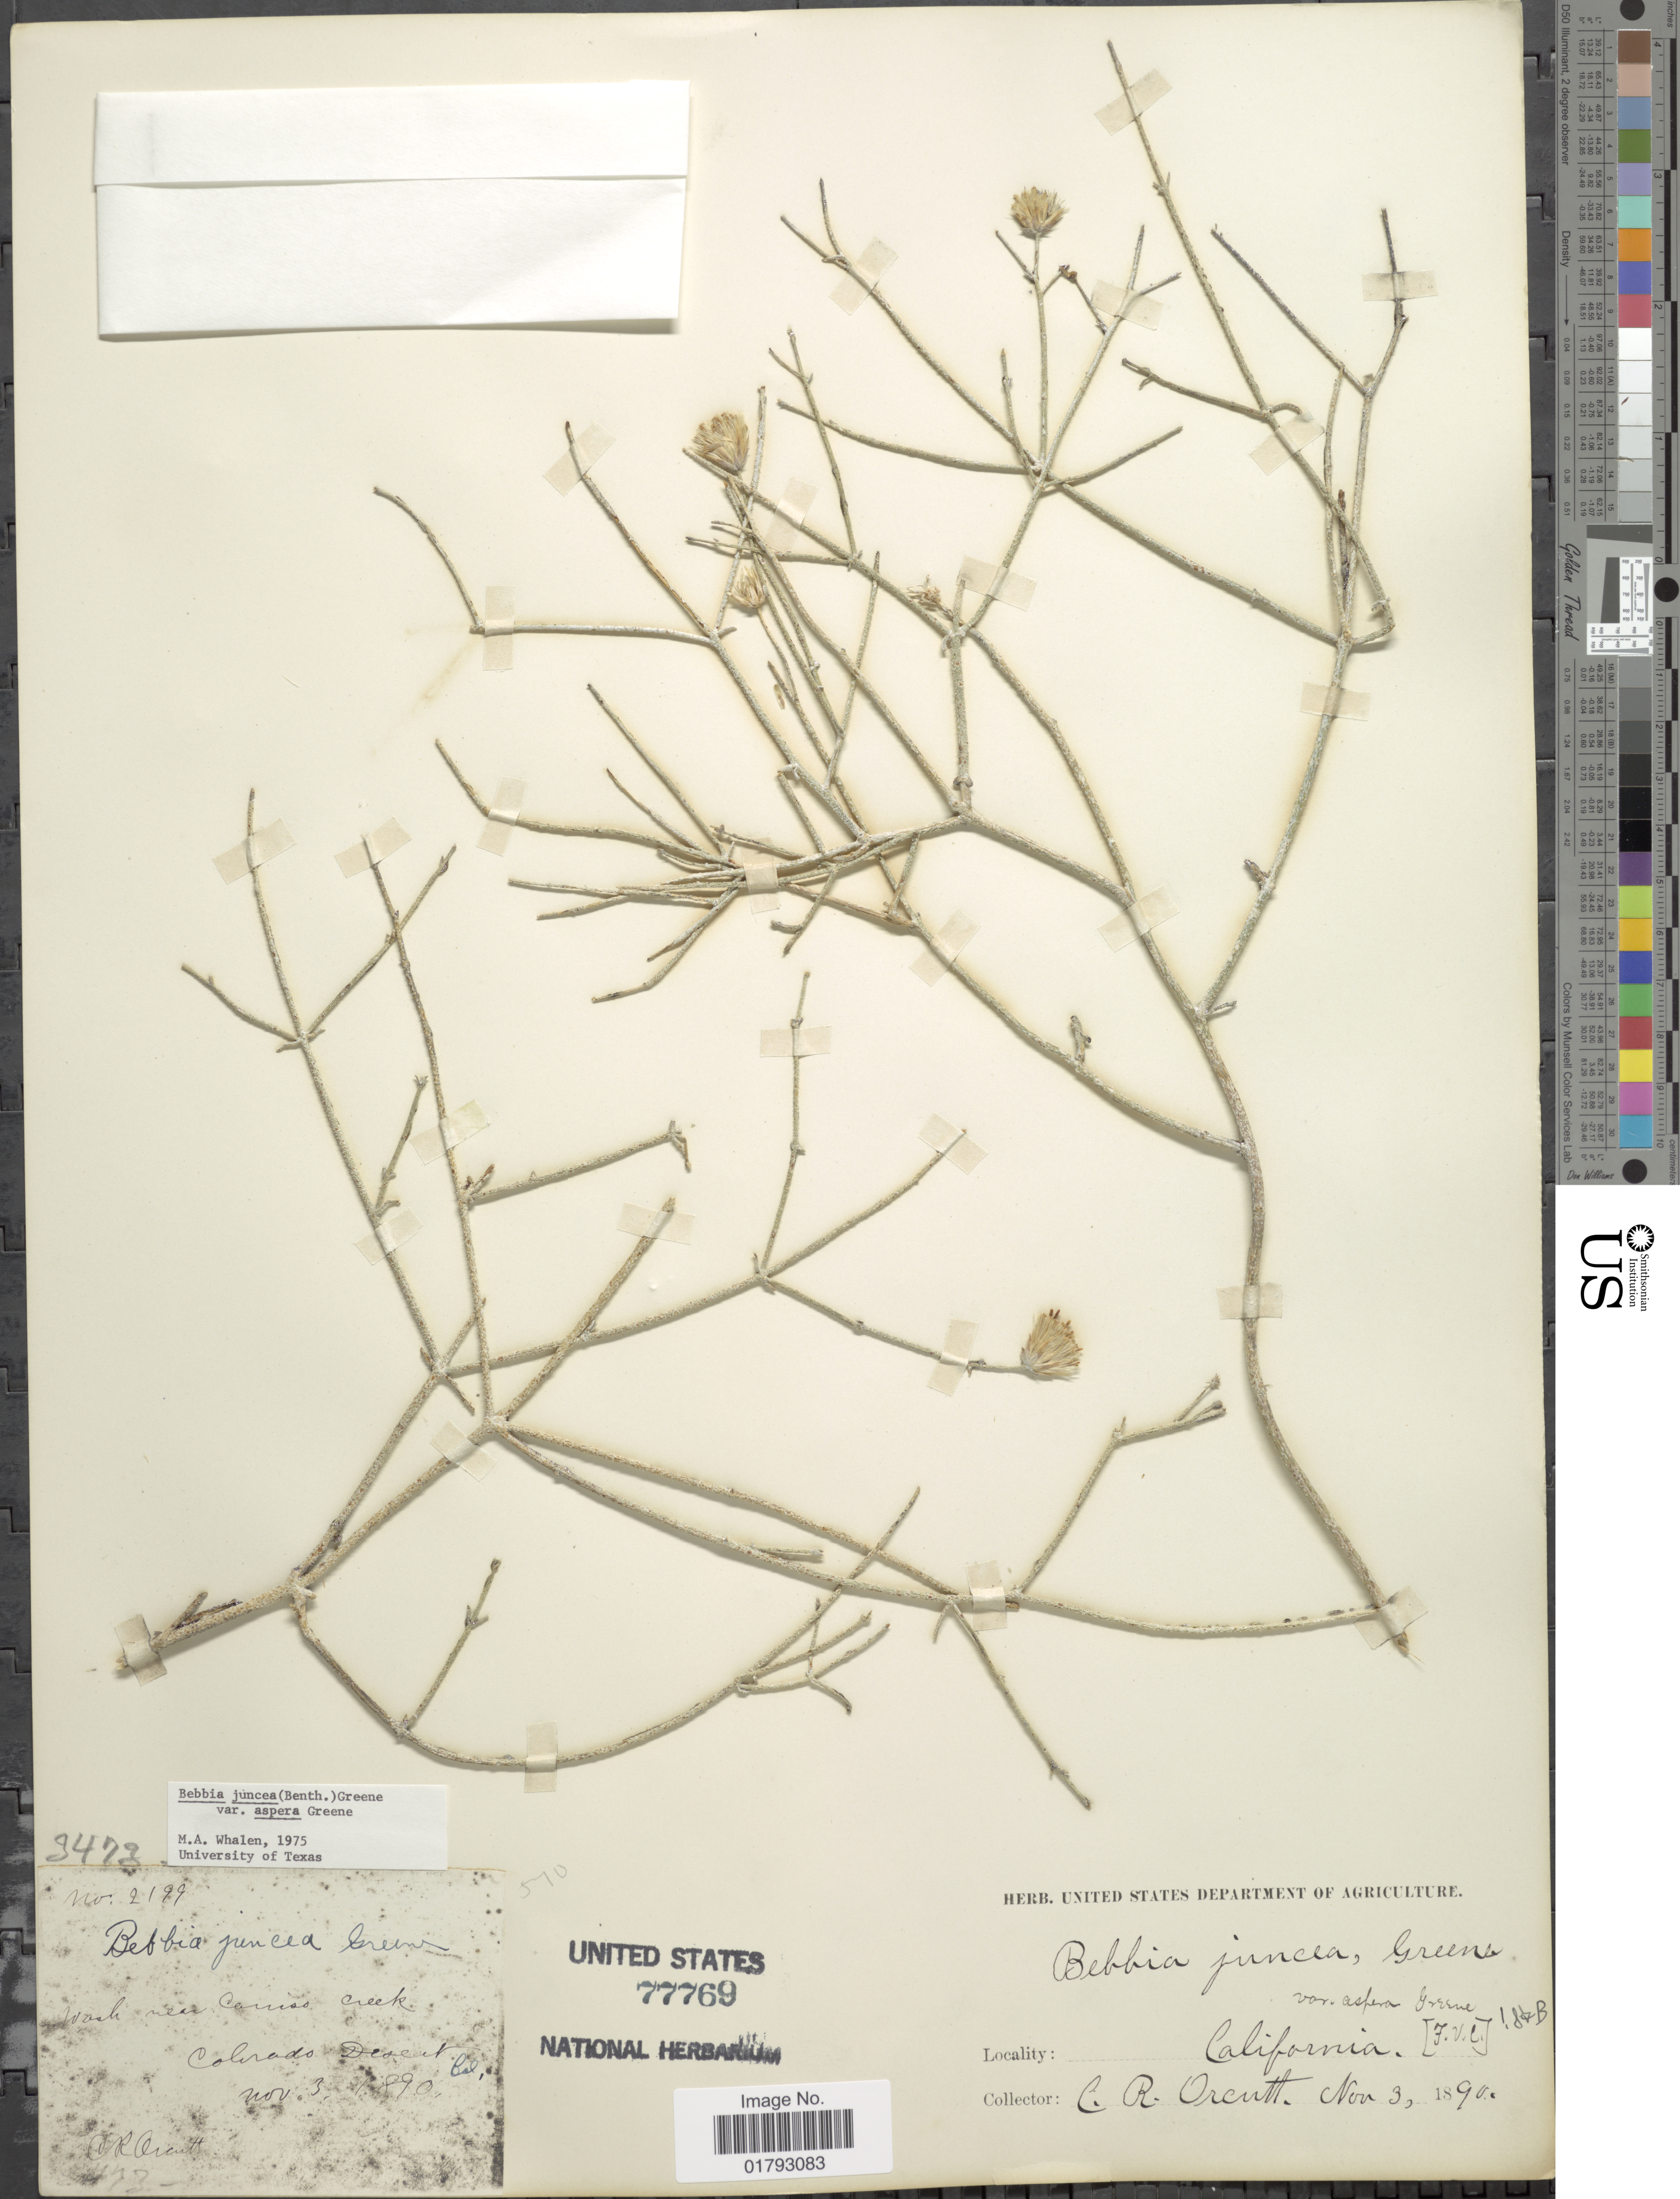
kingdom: Plantae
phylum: Tracheophyta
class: Magnoliopsida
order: Asterales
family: Asteraceae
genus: Bebbia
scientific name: Bebbia juncea var. aspera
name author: Greene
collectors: C. R. Orcutt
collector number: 2199*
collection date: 1890-11-03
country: United States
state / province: California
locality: Colorado Desert. Carriso creek.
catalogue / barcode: US 77769